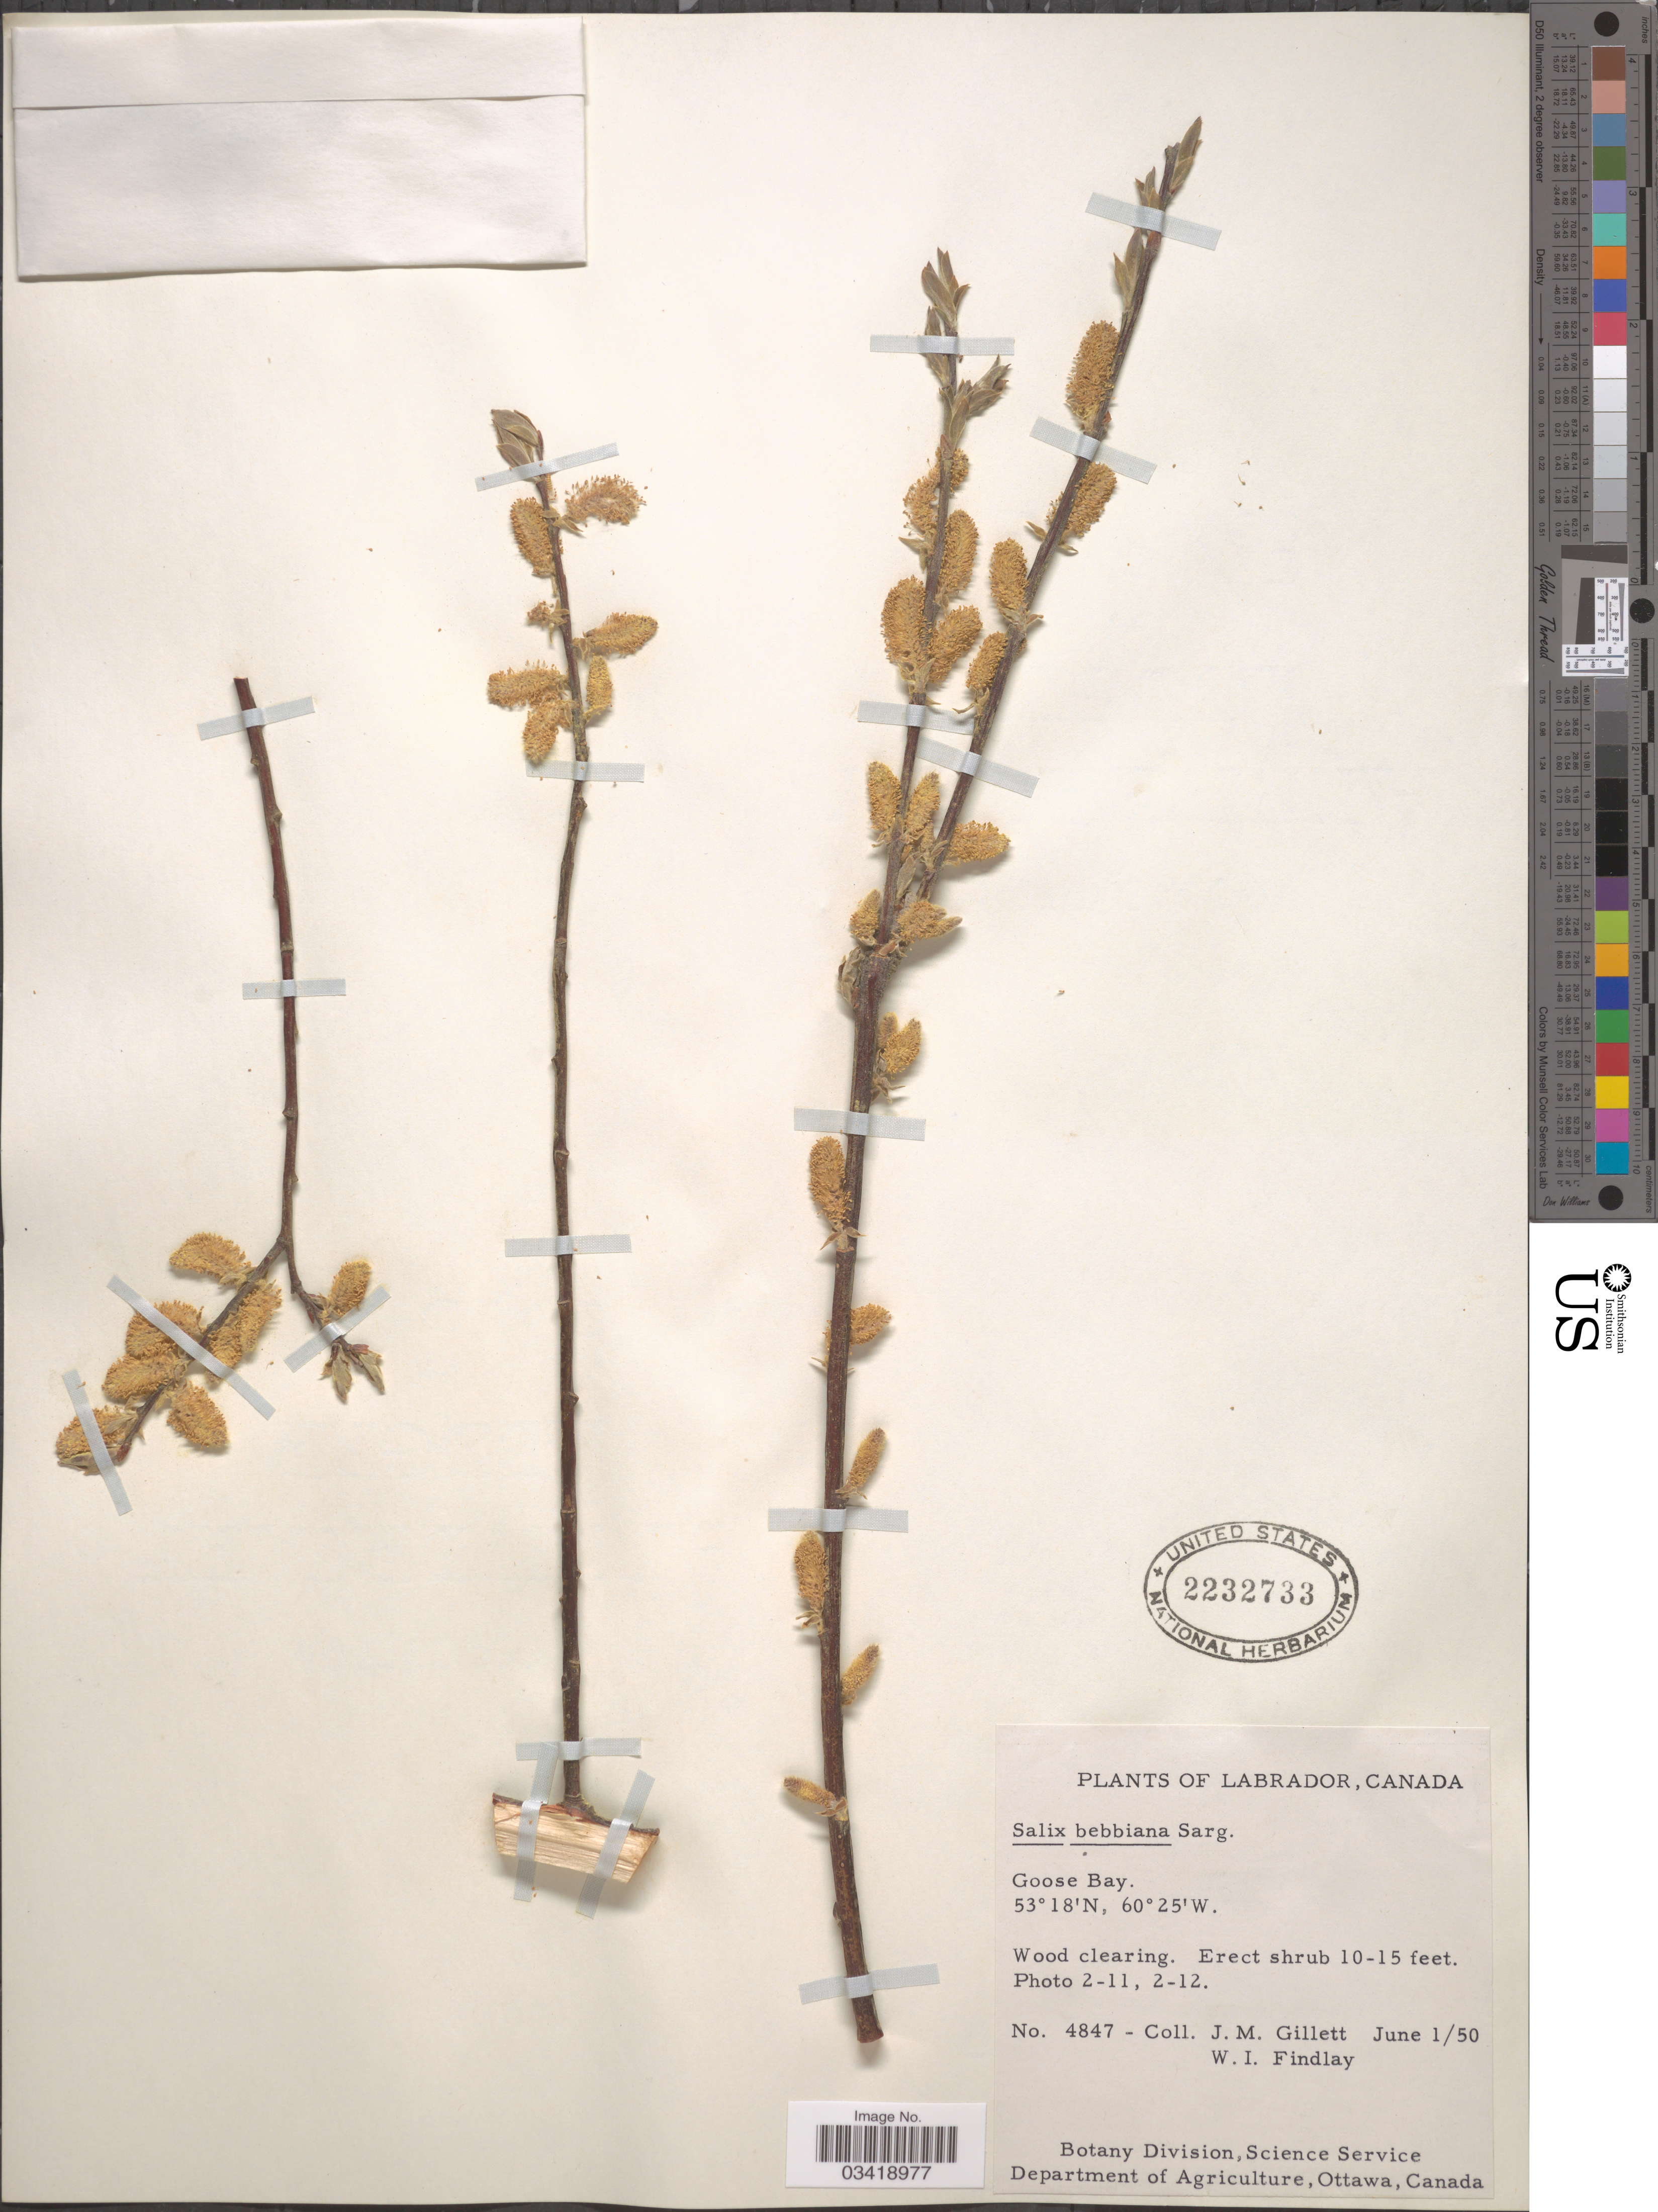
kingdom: Plantae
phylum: Tracheophyta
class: Magnoliopsida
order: Malpighiales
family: Salicaceae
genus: Salix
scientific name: Salix bebbiana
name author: Sarg.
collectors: J. M. Gillett & W. Findlay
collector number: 4847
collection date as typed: Transcribed d/m/y: 1/6/50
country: Canada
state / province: Newfoundland and Labrador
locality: Labrador. Goose Bay.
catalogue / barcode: US 2232733